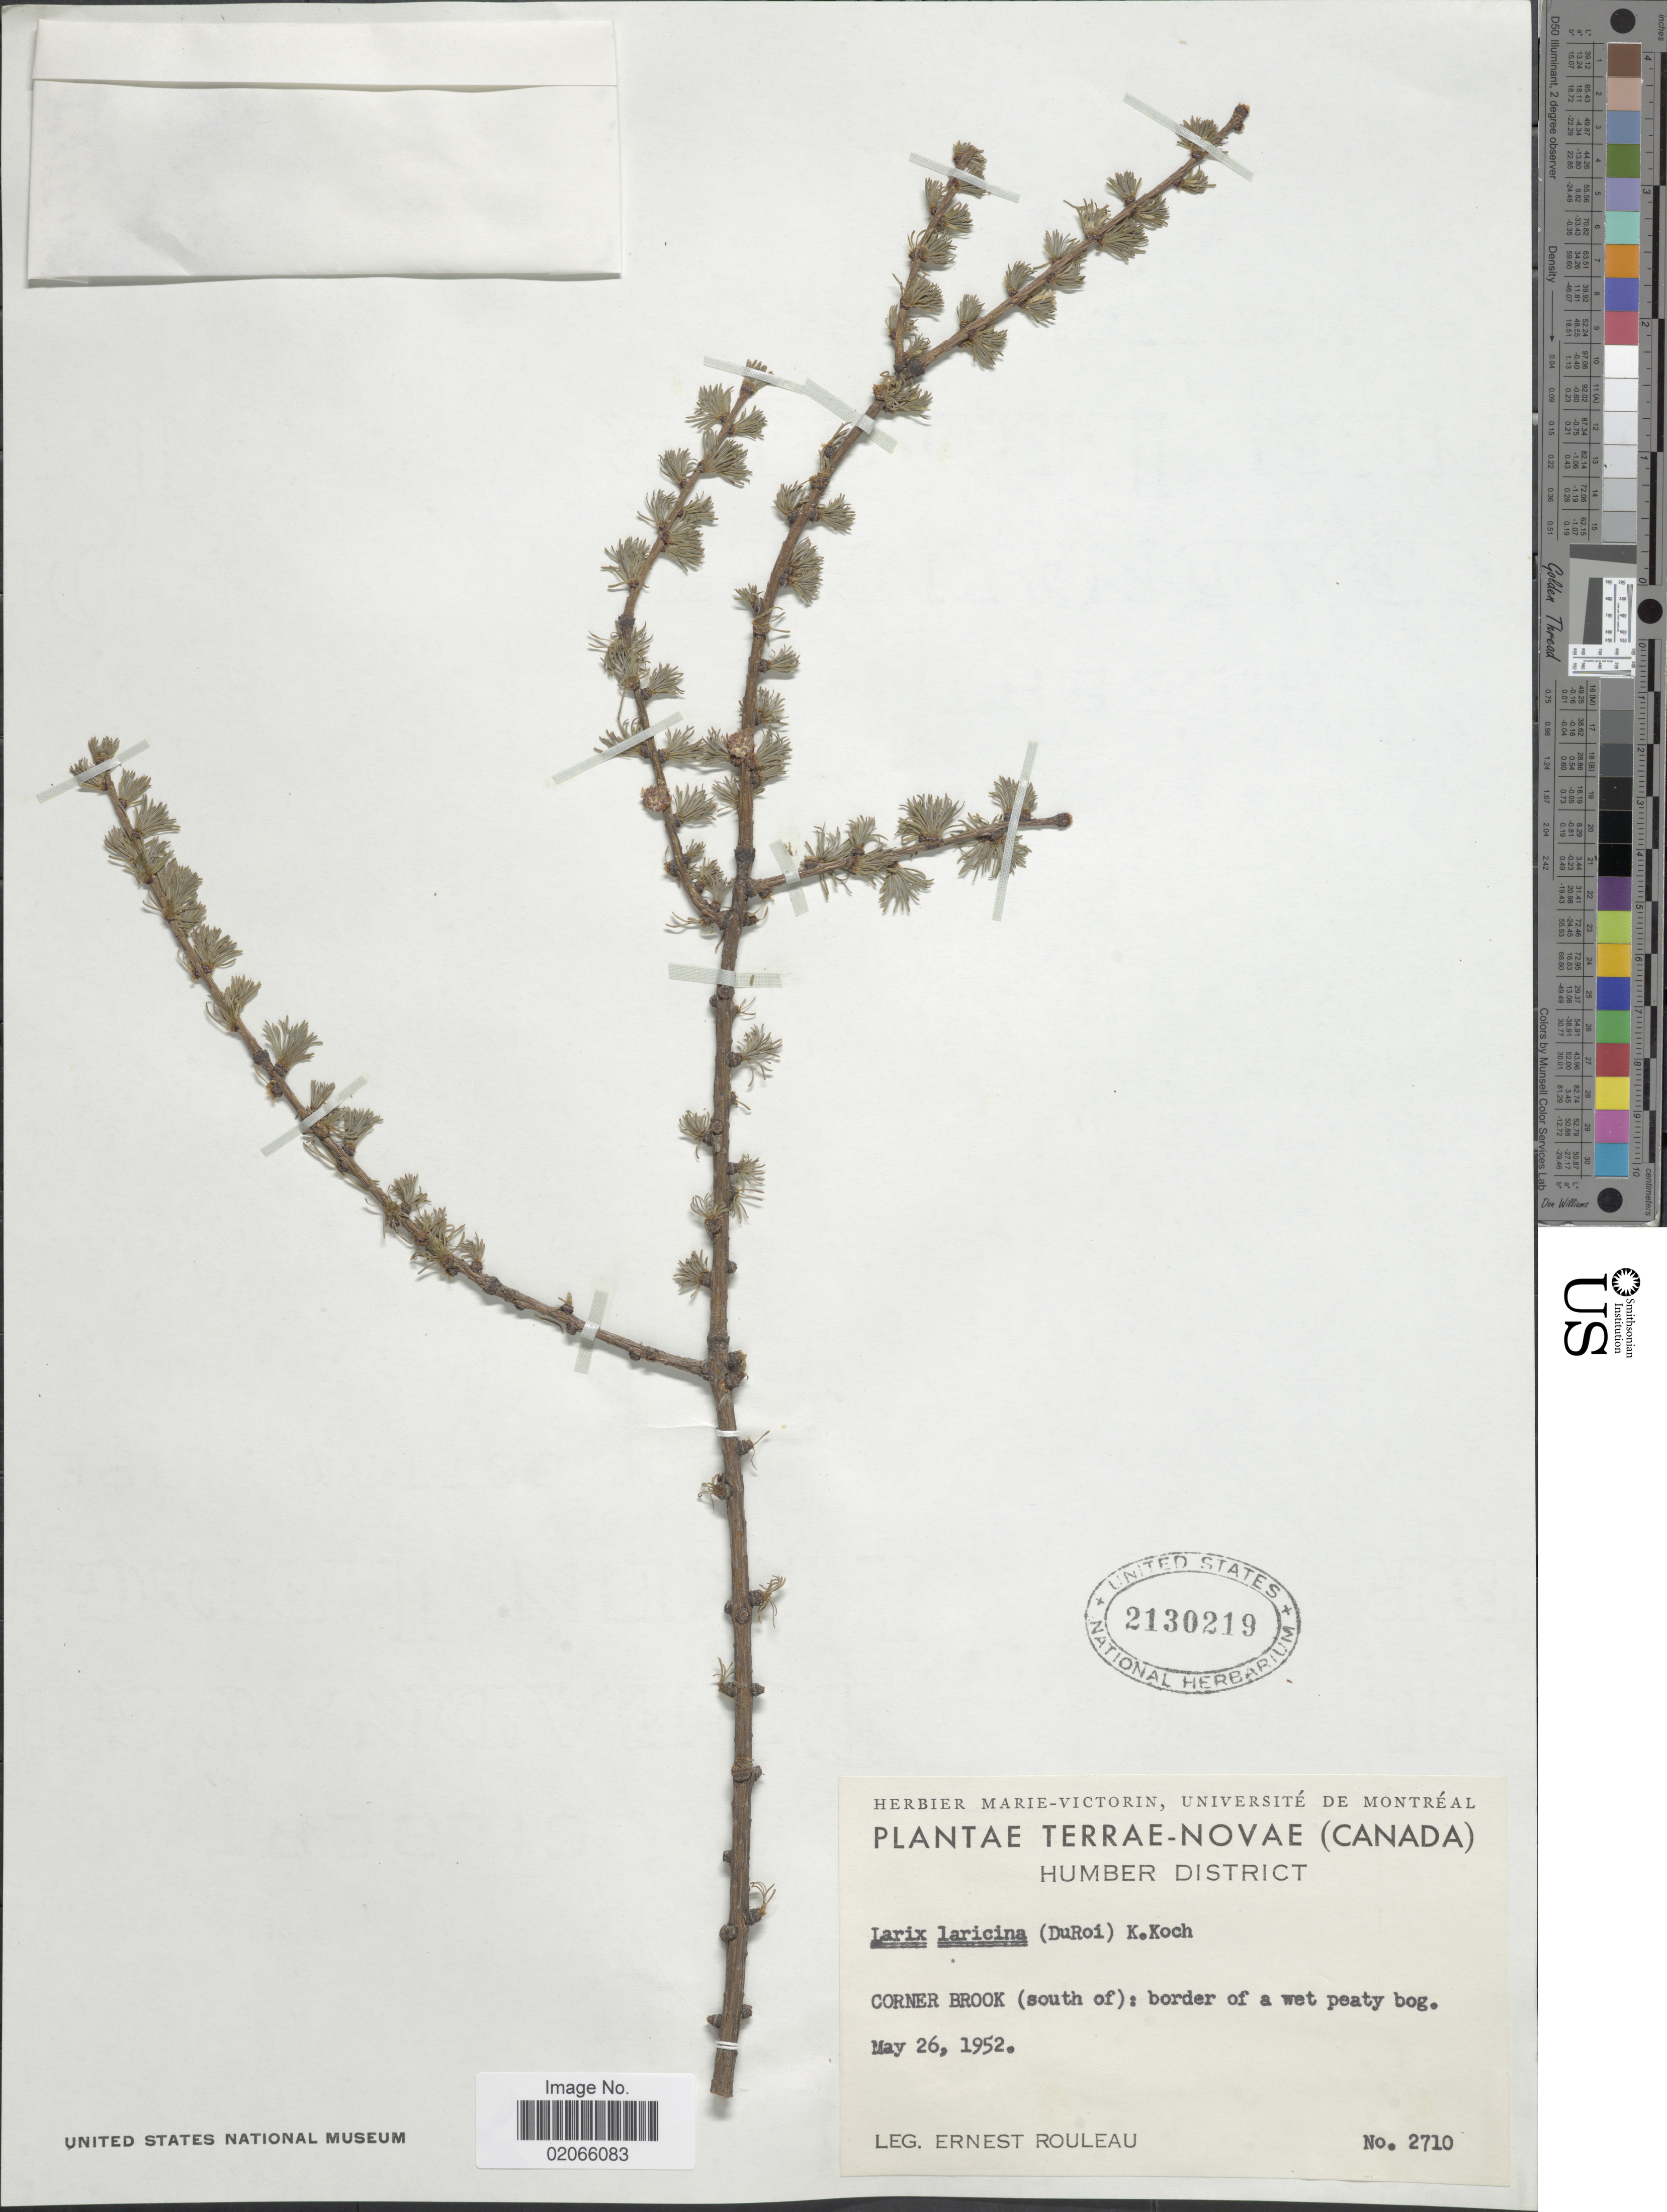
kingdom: Plantae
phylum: Tracheophyta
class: Pinopsida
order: Pinales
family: Pinaceae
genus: Larix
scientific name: Larix laricina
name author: (Du Roi) K. Koch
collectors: E. Rouleau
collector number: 2710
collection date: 1952-05-26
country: Canada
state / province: Newfoundland and Labrador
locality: Terrae -Novae (Canada), Corner Brook (south of): border of a wet peaty bog. Humber District.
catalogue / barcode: US 2130219